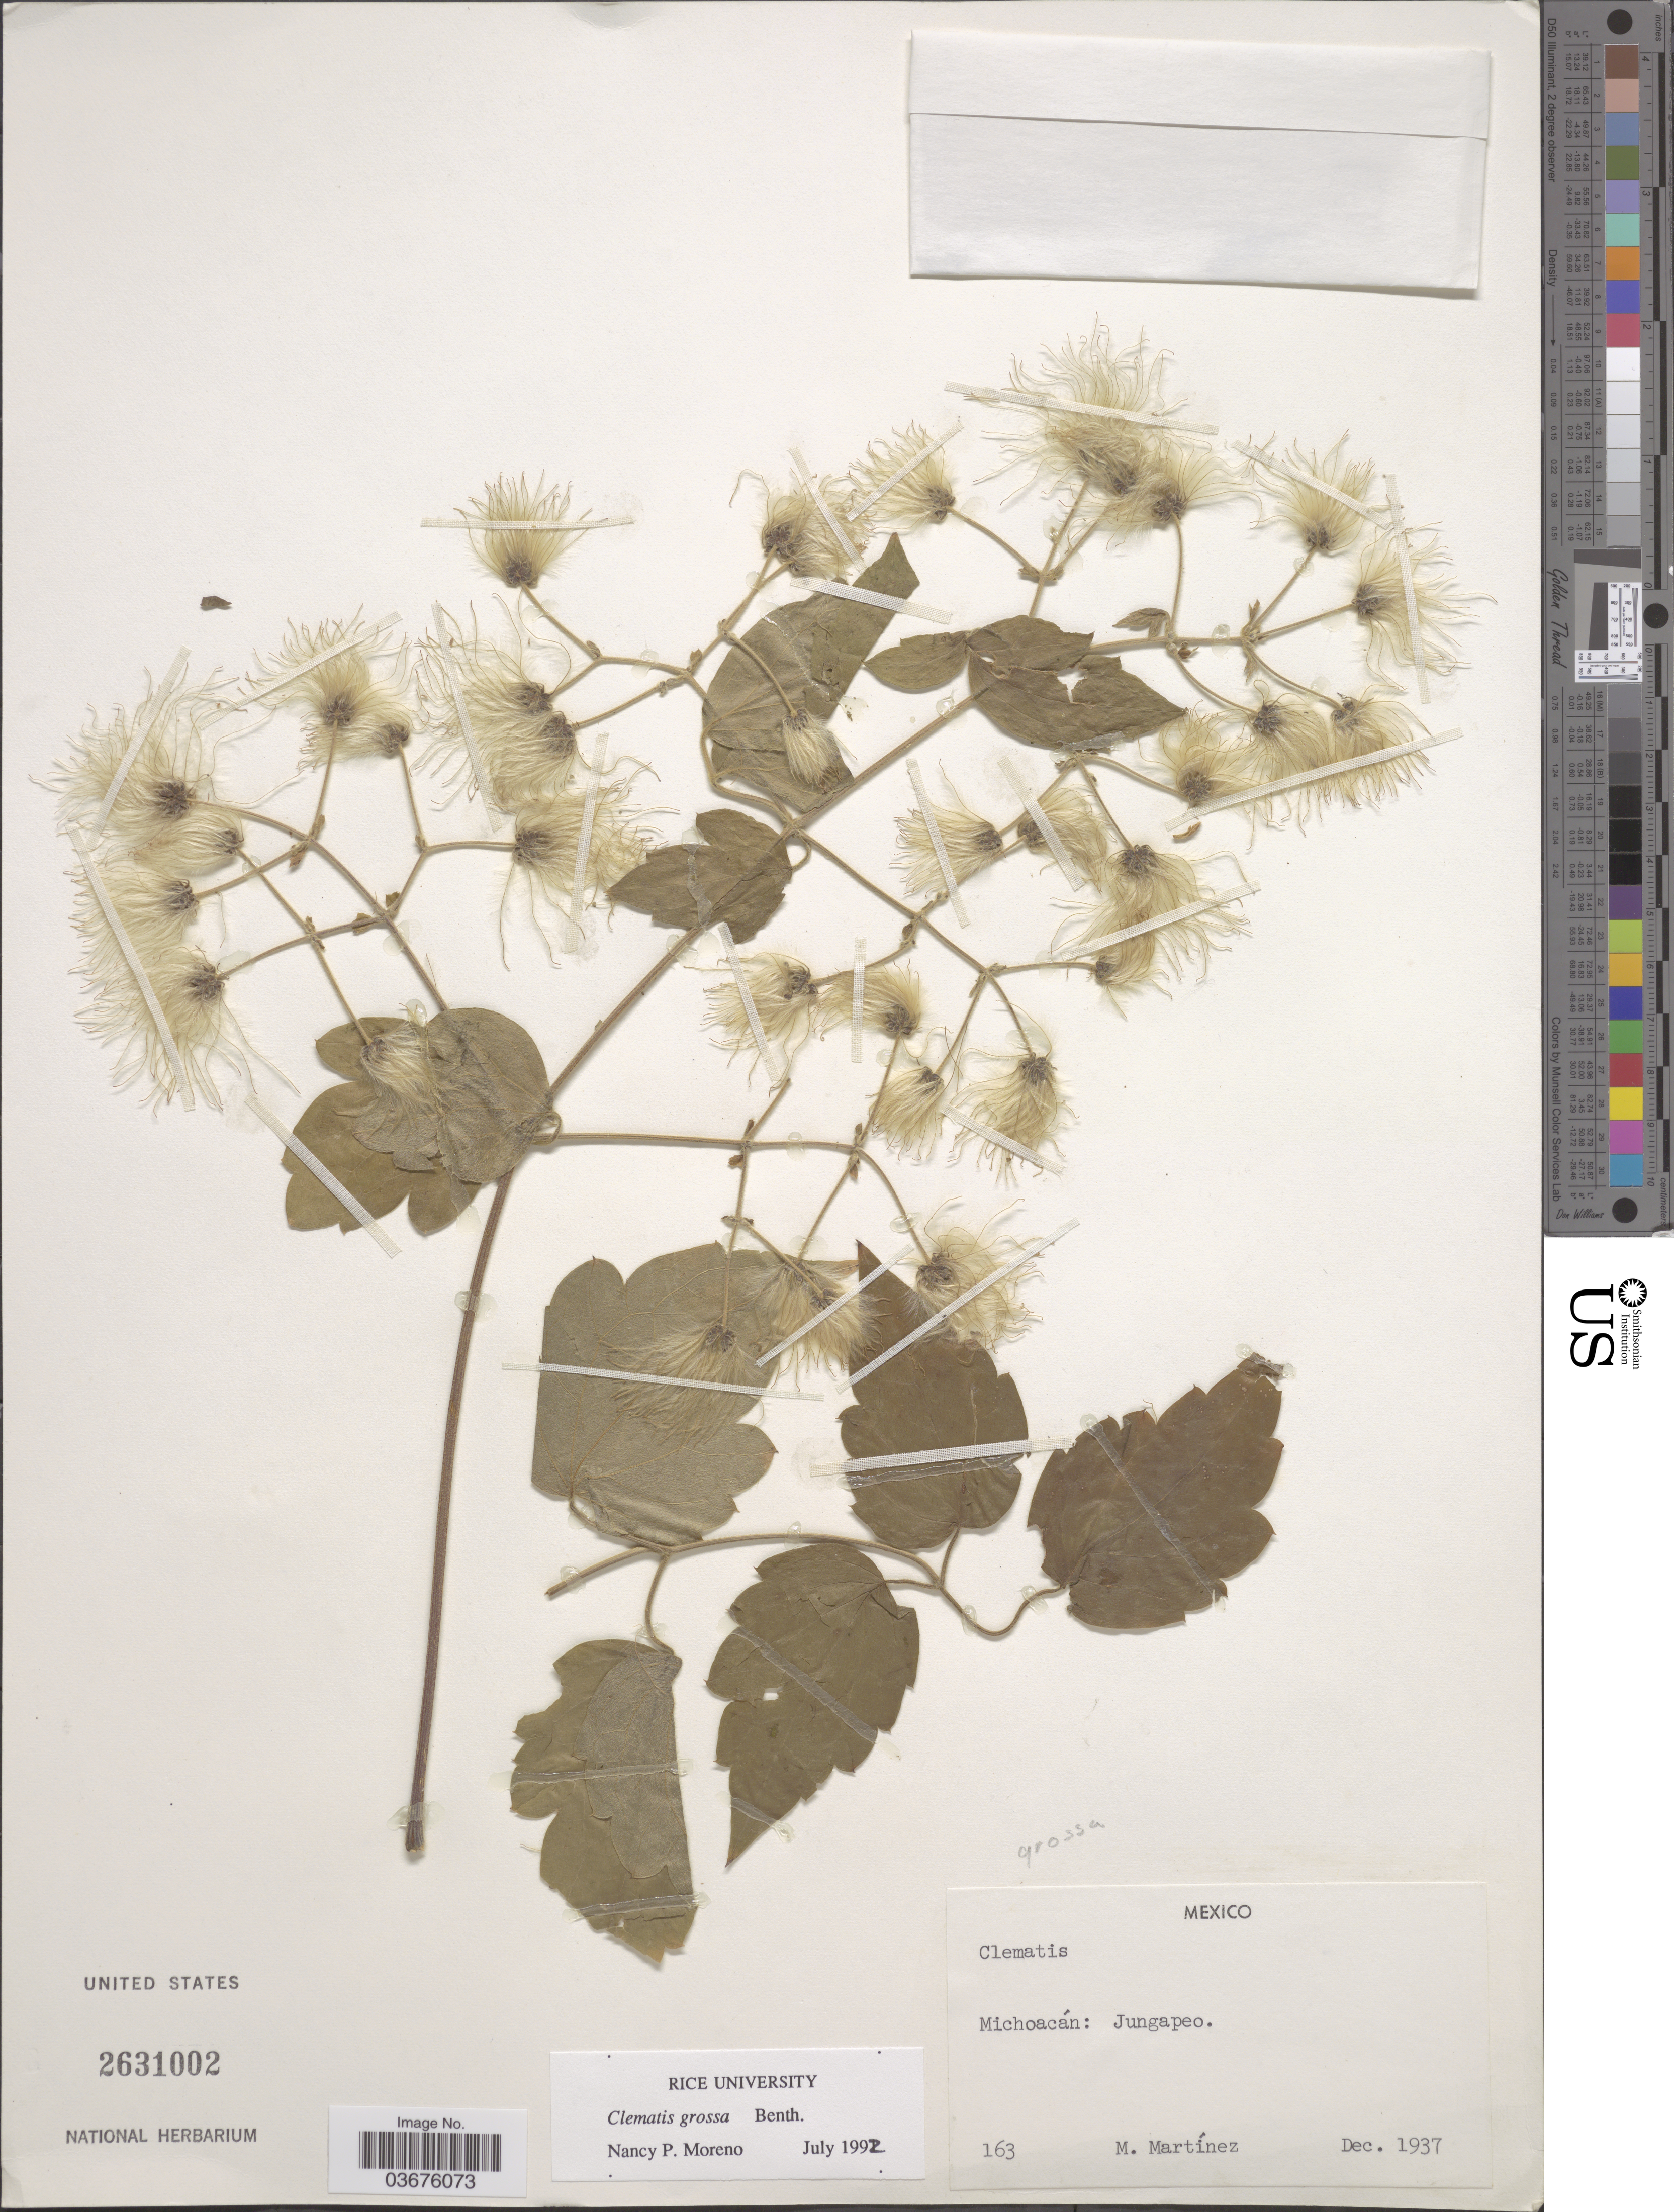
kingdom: Plantae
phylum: Tracheophyta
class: Magnoliopsida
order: Ranunculales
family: Ranunculaceae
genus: Clematis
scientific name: Clematis grossa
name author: Benth.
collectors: M. Martínez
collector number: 163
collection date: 1937-12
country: Mexico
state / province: Michoacán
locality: Jungapeo.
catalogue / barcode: US 2631002